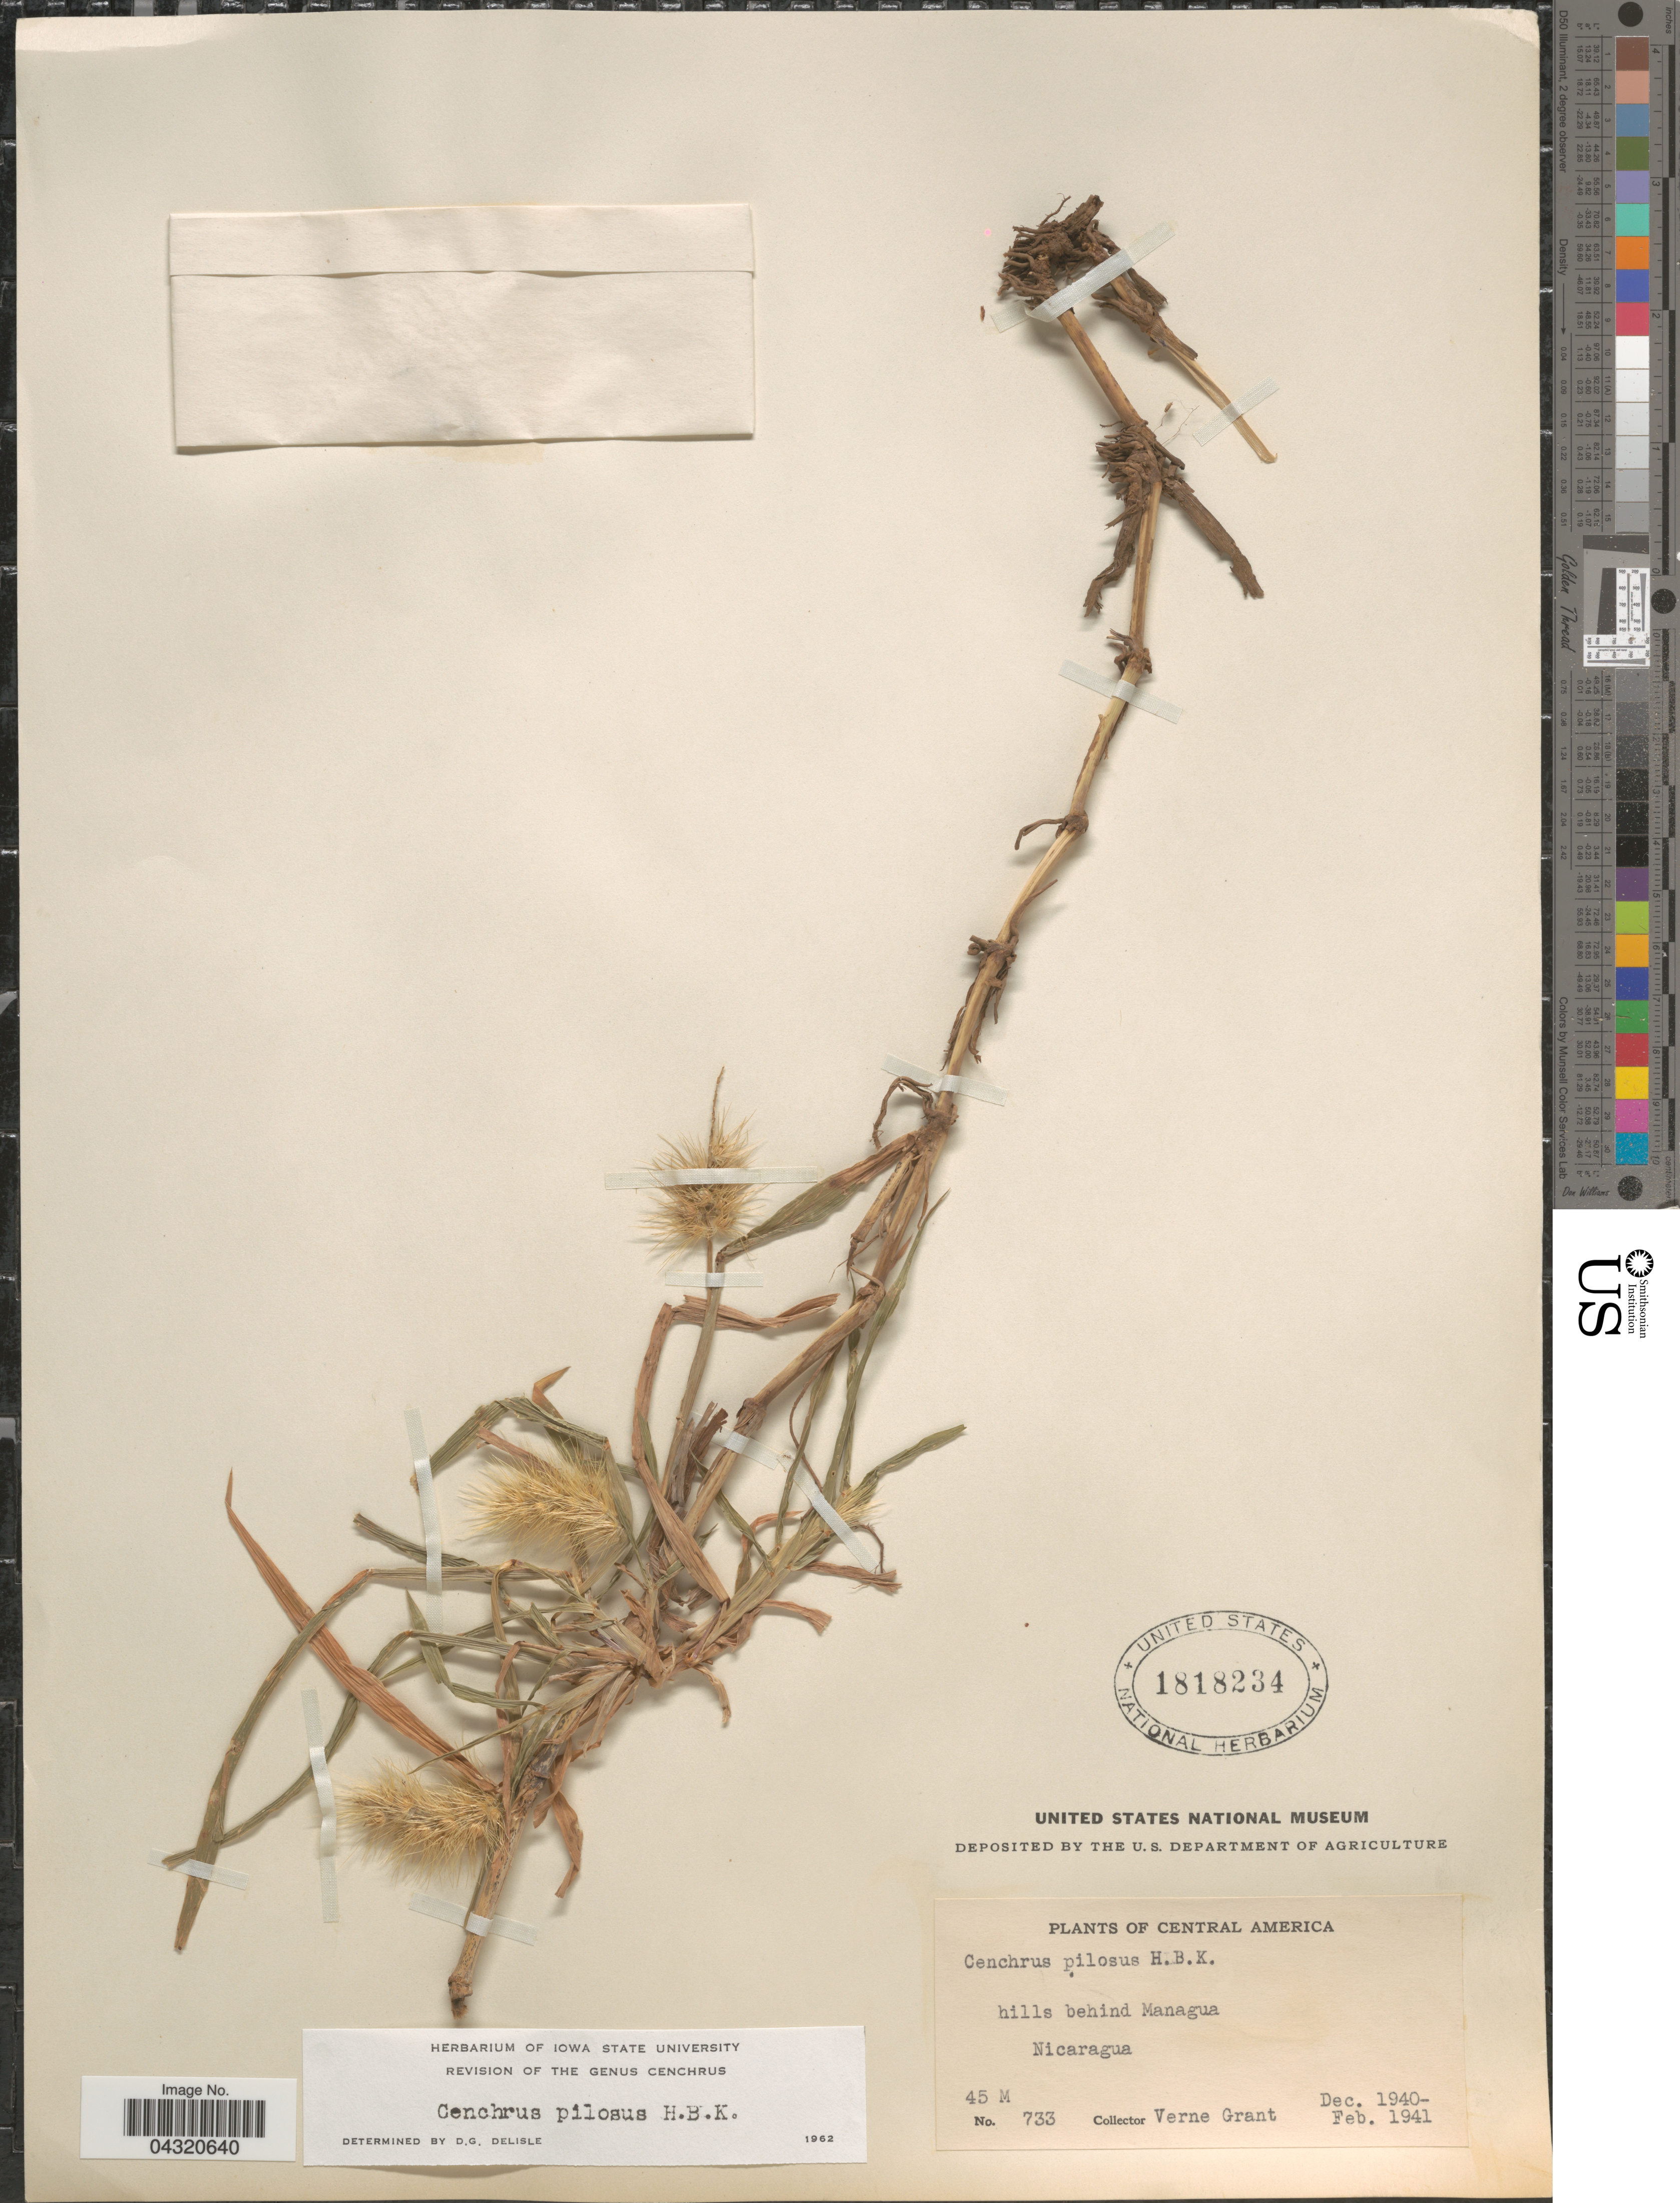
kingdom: Plantae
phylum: Tracheophyta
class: Liliopsida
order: Poales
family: Poaceae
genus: Cenchrus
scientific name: Cenchrus pilosus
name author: Kunth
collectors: V. Grant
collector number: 753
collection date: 1940-12/1941-02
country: Nicaragua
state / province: Managua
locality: Hills behind Managua.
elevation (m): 45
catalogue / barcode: US 1818234